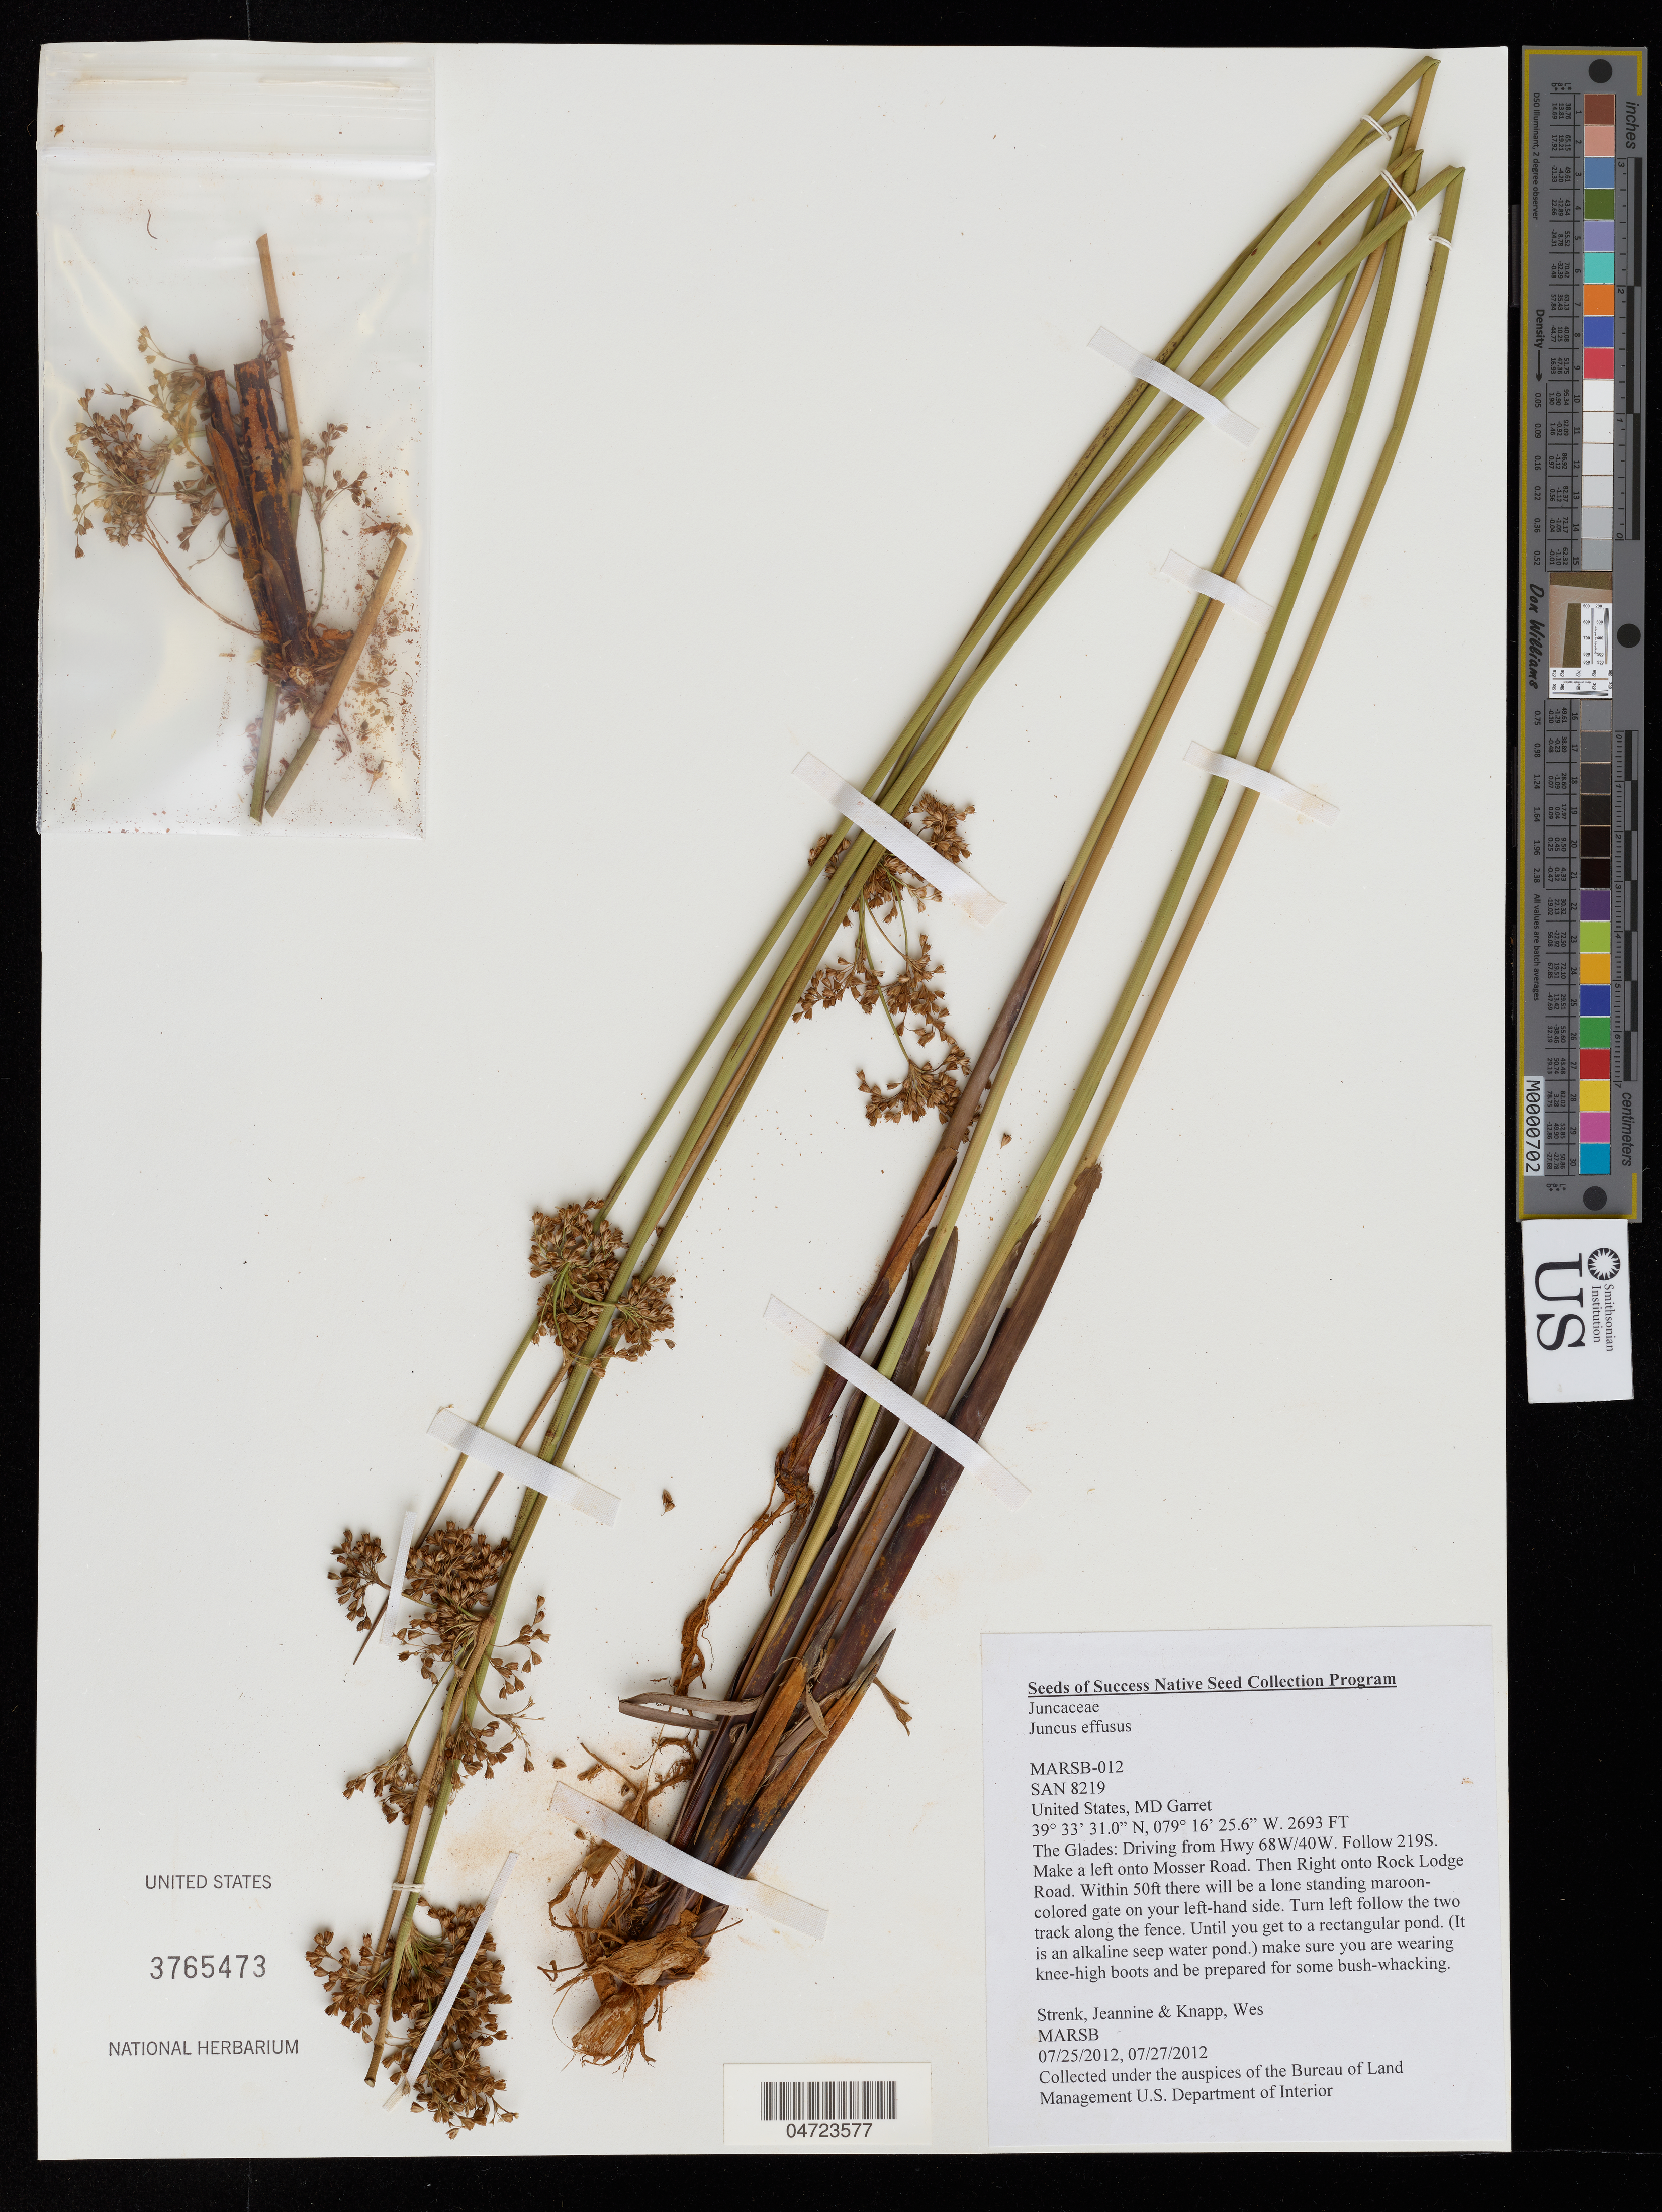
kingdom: Plantae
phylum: Tracheophyta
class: Liliopsida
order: Poales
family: Juncaceae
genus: Juncus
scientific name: Juncus effusus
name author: L.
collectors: J. Strenk & W. Knapp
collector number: MARSB-012/SAN8219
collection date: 2012-07-25/2012-07-27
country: United States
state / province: Maryland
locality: MD Garret. The Glades: Driving from HWY 68W/40W. Follow 219S. Make a left onto Mosser Road. Then Right onto Rock Lodge Road. Within 50 ft here will be a lone standing maroon-colored gate on your left-hand side. Turn left follow the two track along the fence.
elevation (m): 821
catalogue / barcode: US 3765473